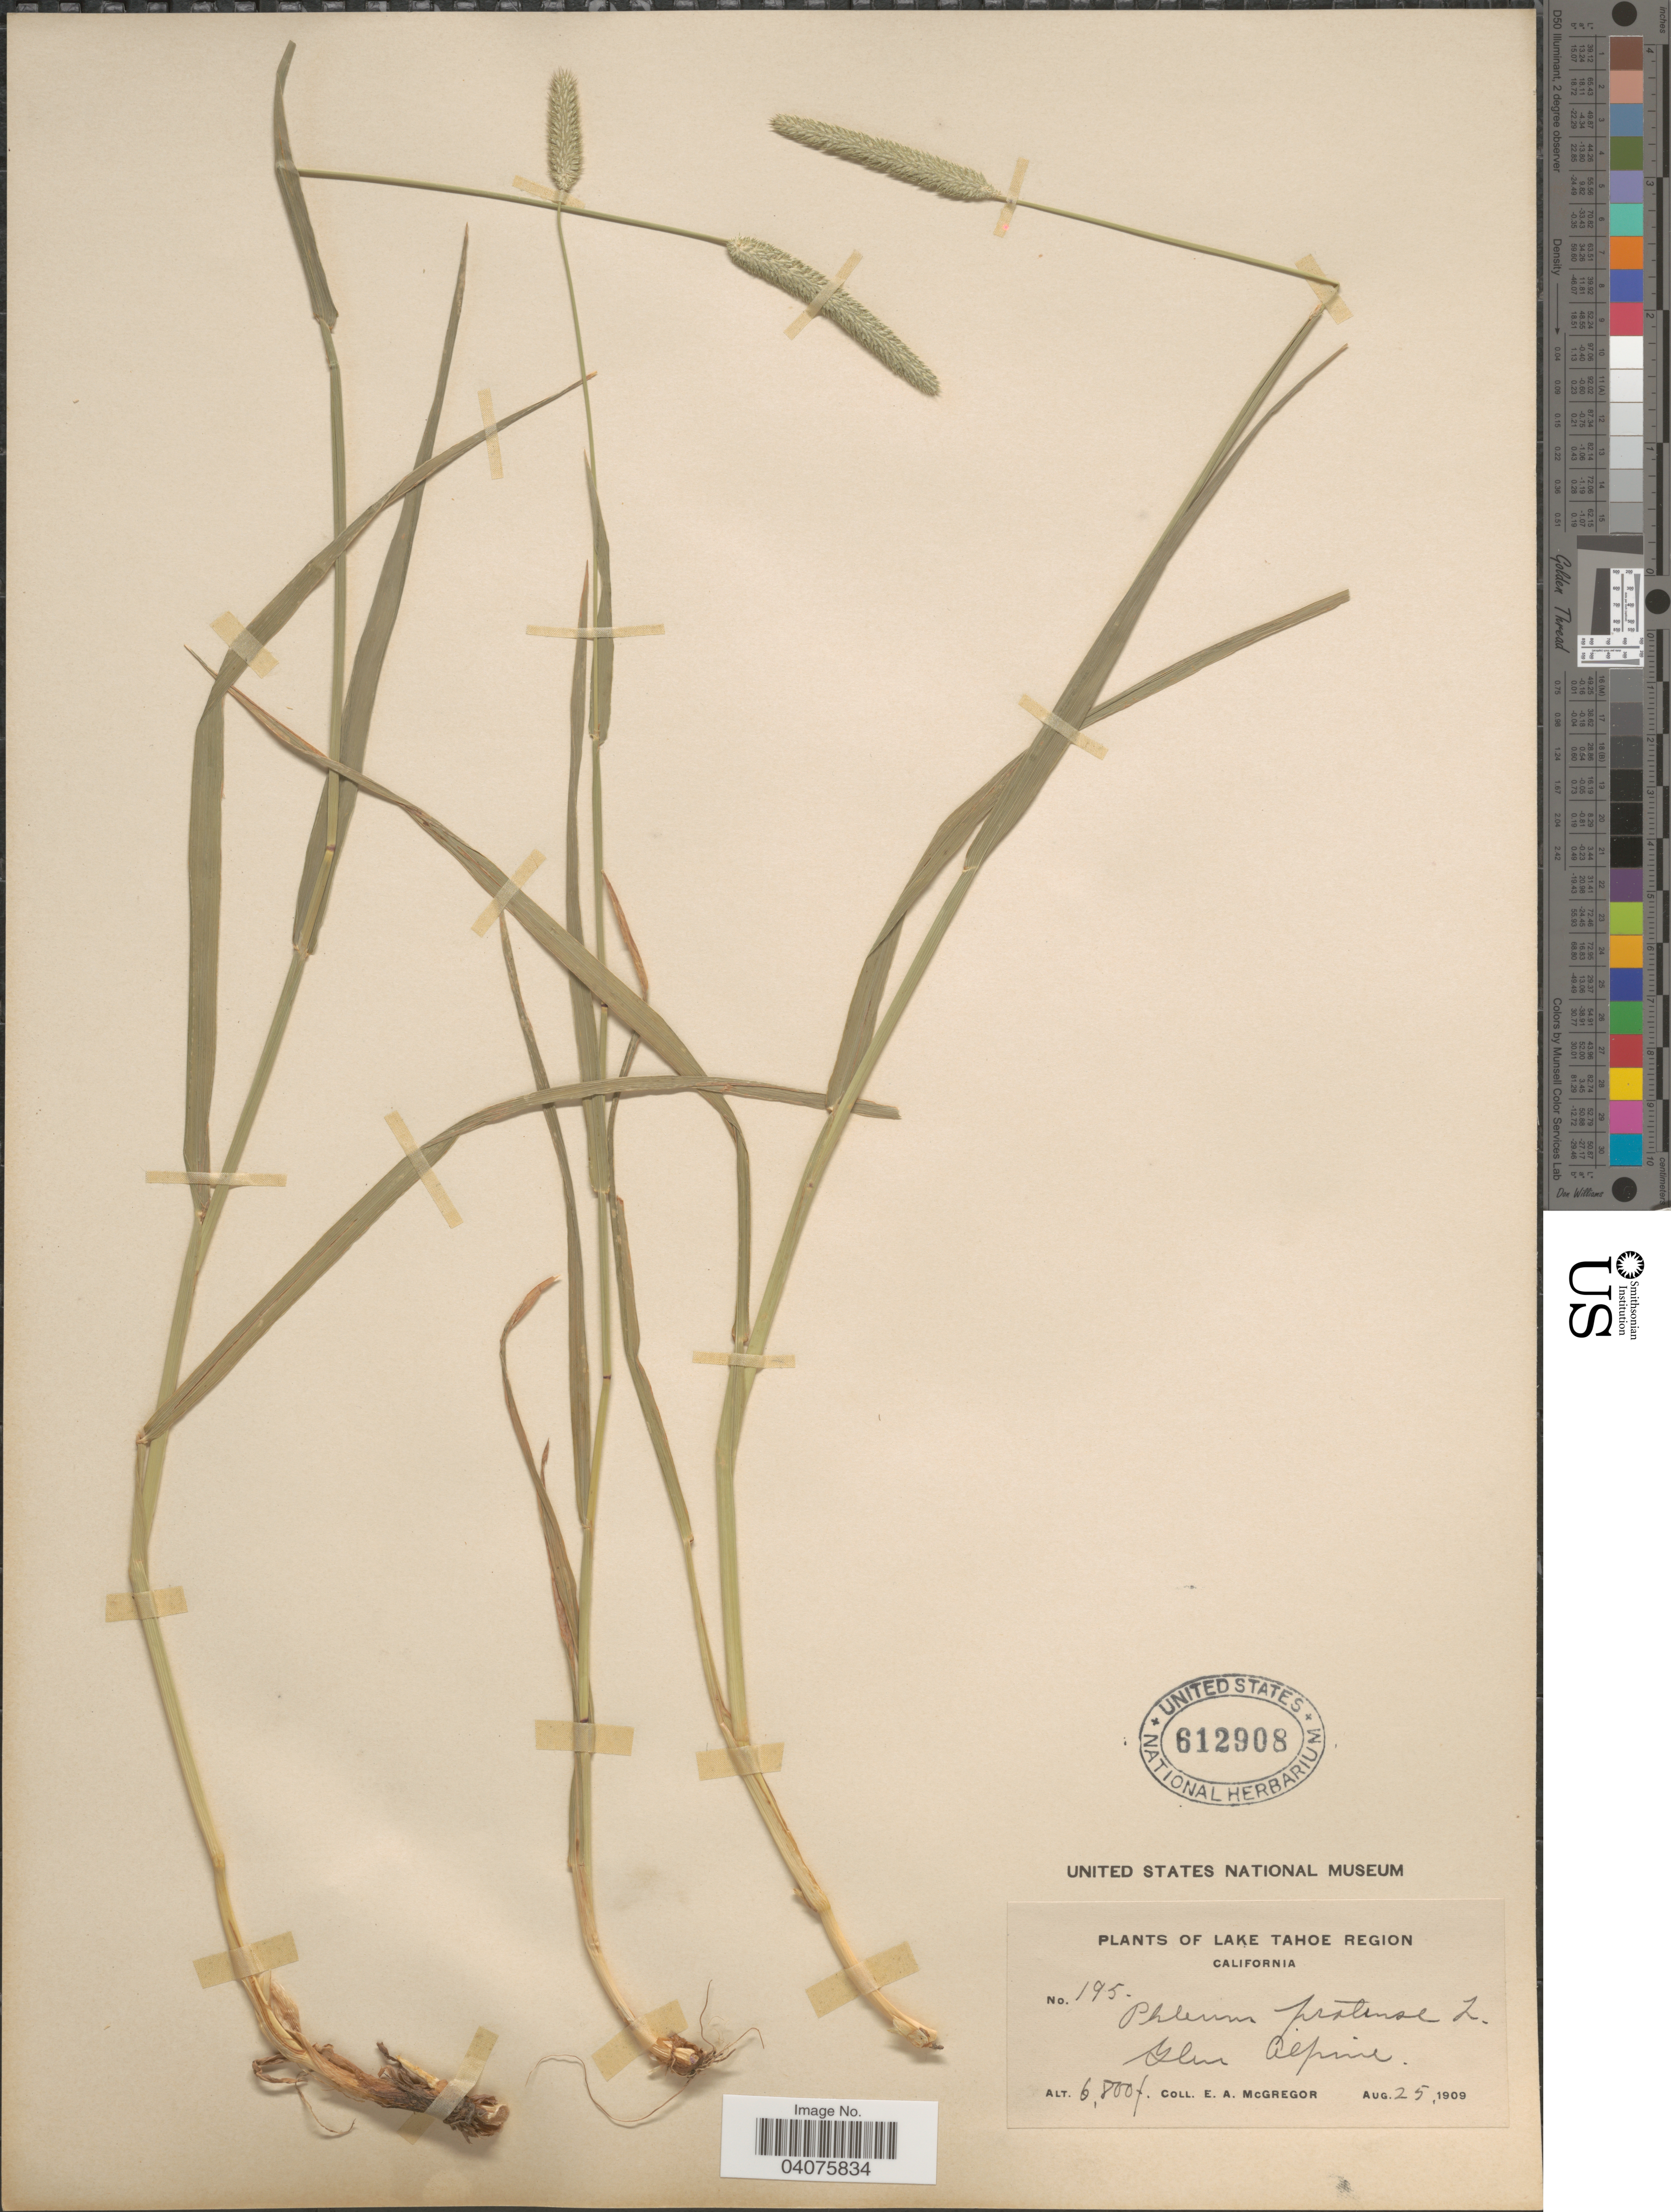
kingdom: Plantae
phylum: Tracheophyta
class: Liliopsida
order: Poales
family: Poaceae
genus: Phleum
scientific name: Phleum pratense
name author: L.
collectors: E. A. McGregor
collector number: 195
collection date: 1909-08-25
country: United States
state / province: California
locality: Lake Tahoe Region. Glen Alpine.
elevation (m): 2073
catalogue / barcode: US 612908